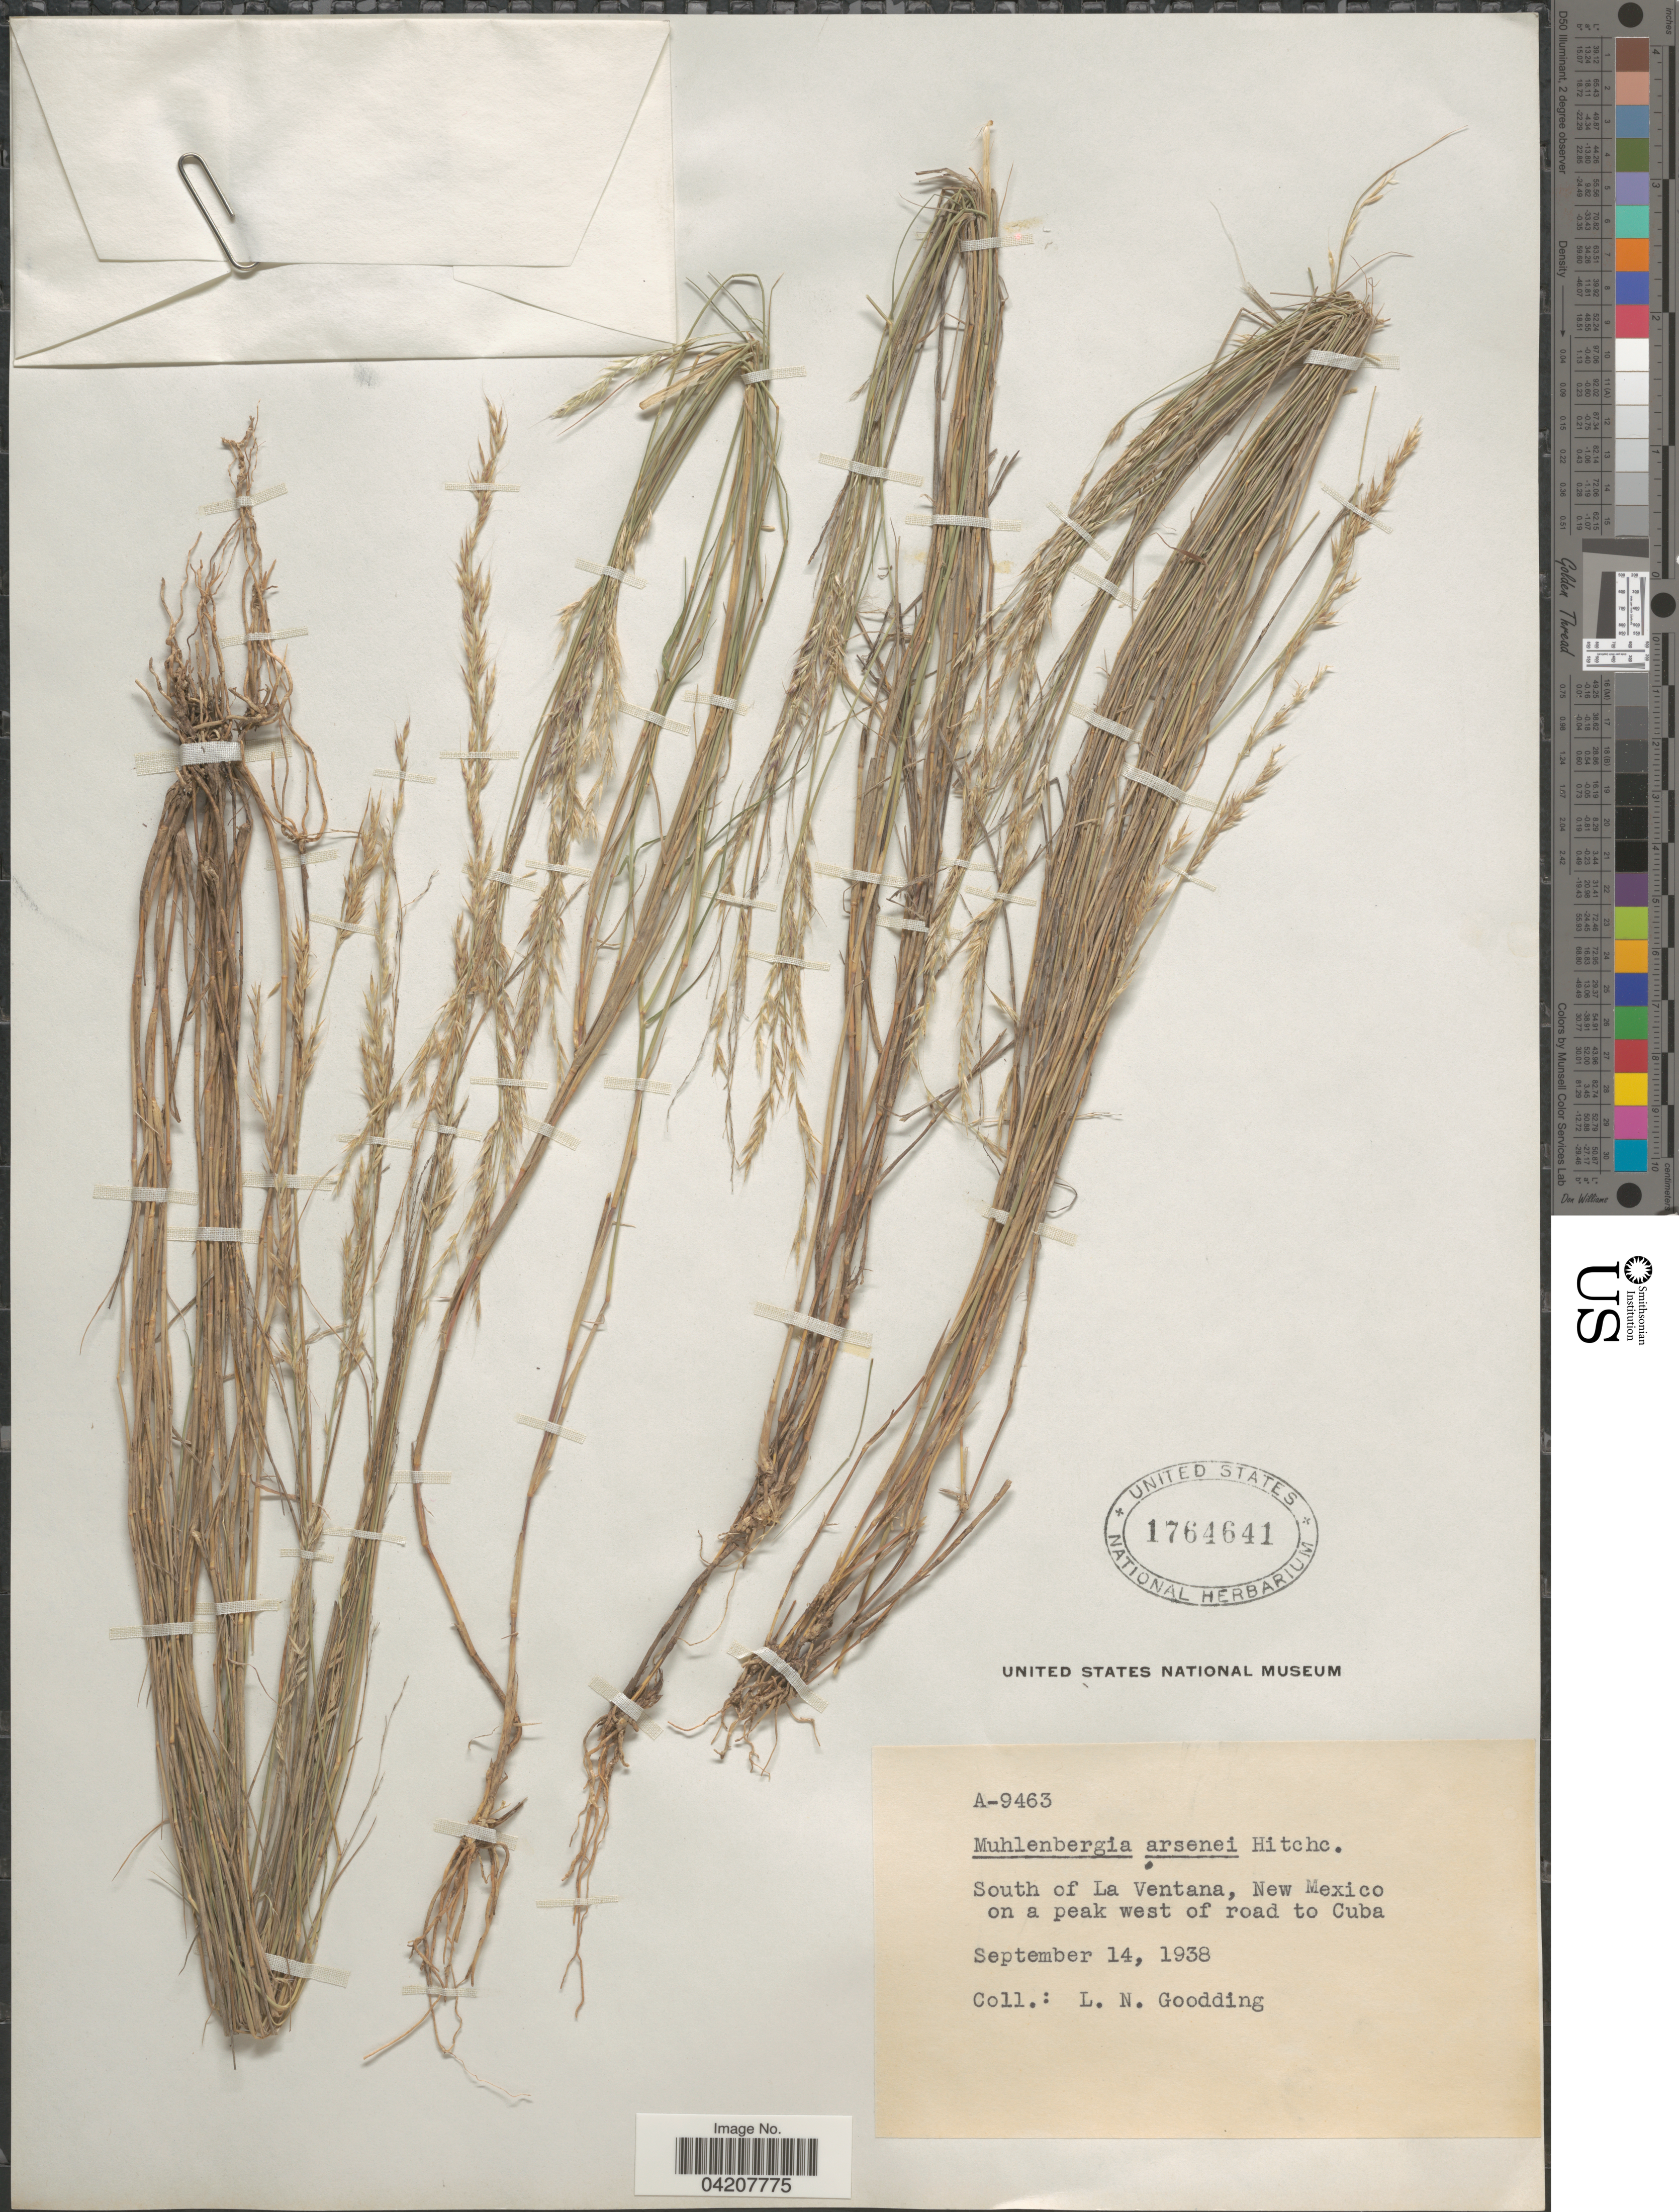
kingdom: Plantae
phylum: Tracheophyta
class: Liliopsida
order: Poales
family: Poaceae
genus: Muhlenbergia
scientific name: Muhlenbergia arsenei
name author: Hitchc.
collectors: L. N. Goodding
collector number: A-9463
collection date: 1938-09-14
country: United States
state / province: New Mexico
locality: South of La Ventana. On a peak west of road to Cuba.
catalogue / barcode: US 1764641